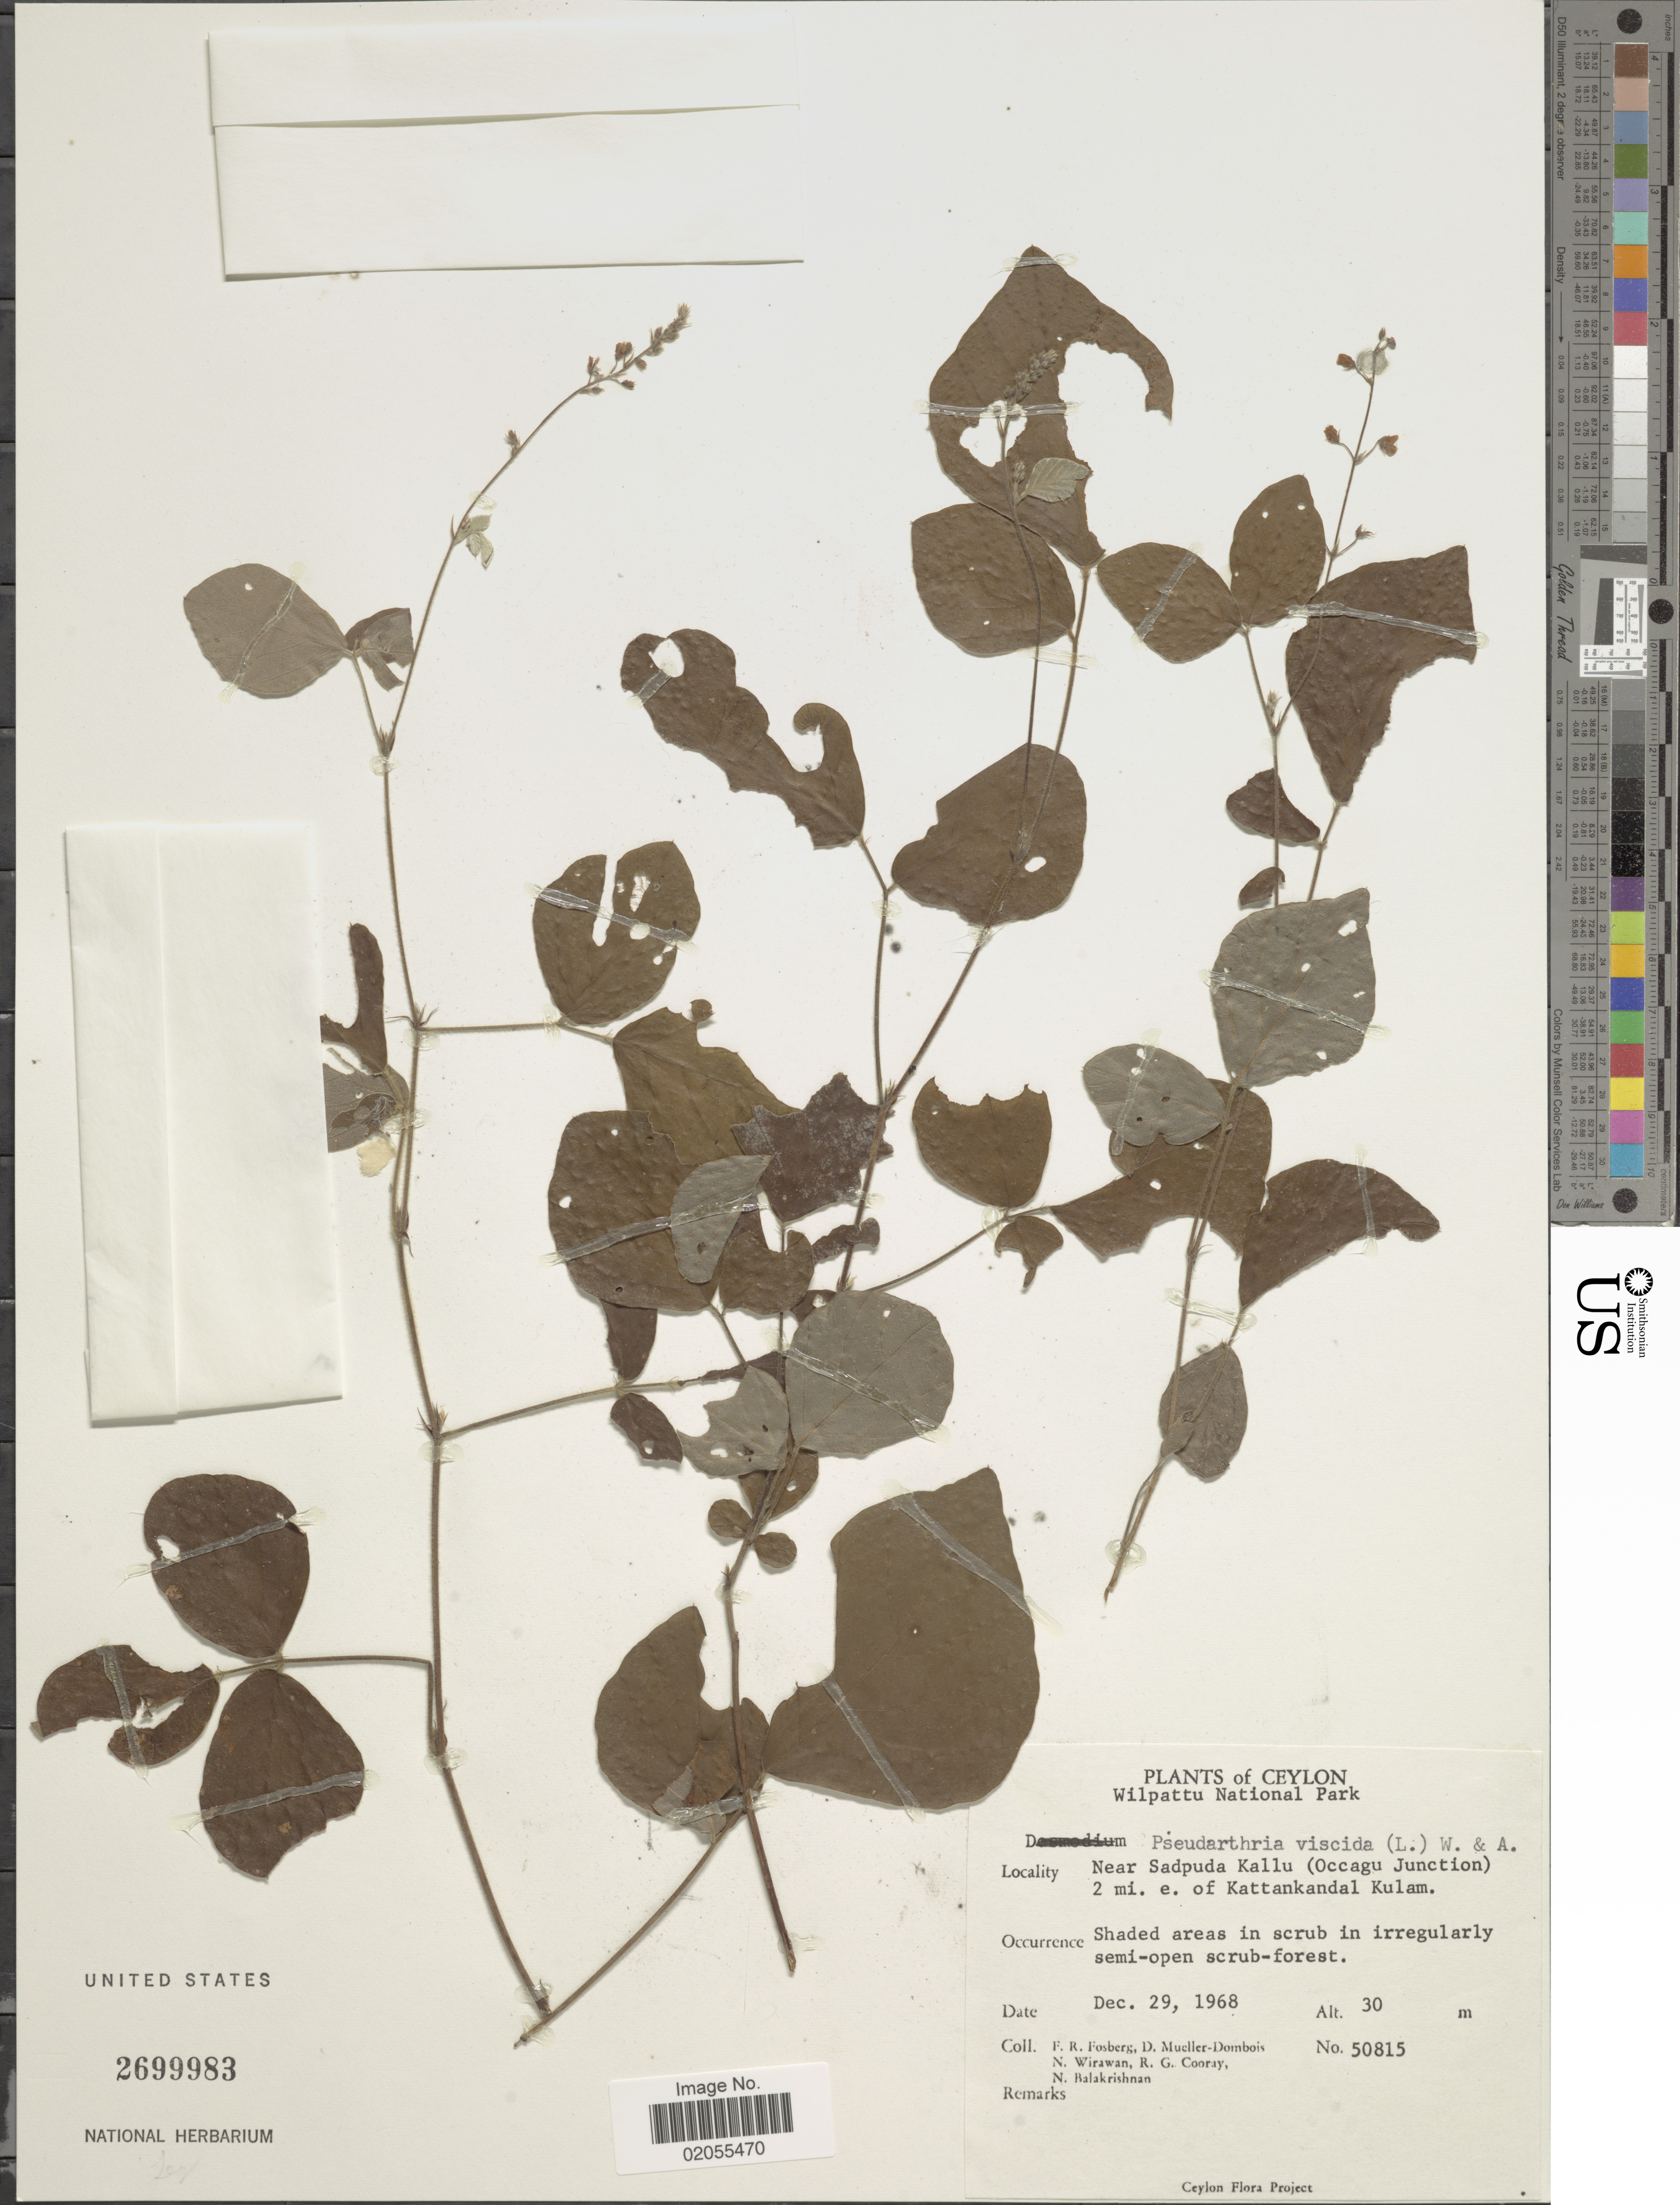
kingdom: Plantae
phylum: Tracheophyta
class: Magnoliopsida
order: Fabales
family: Fabaceae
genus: Pseudarthria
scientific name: Pseudarthria viscida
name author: (L.) Wight & Arn.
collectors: F. R. Fosberg, D. Mueller-Dombois, N. Wirawan, R. Cooray & N. Balakrishnan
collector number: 50815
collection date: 1968-12-29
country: Sri Lanka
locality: Ceyon, Wilpattu National Park, near Sadpuda Kallu (Occagu Junction), 2 mi e. of Kattankandal Kulam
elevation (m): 30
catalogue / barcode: US 2699983